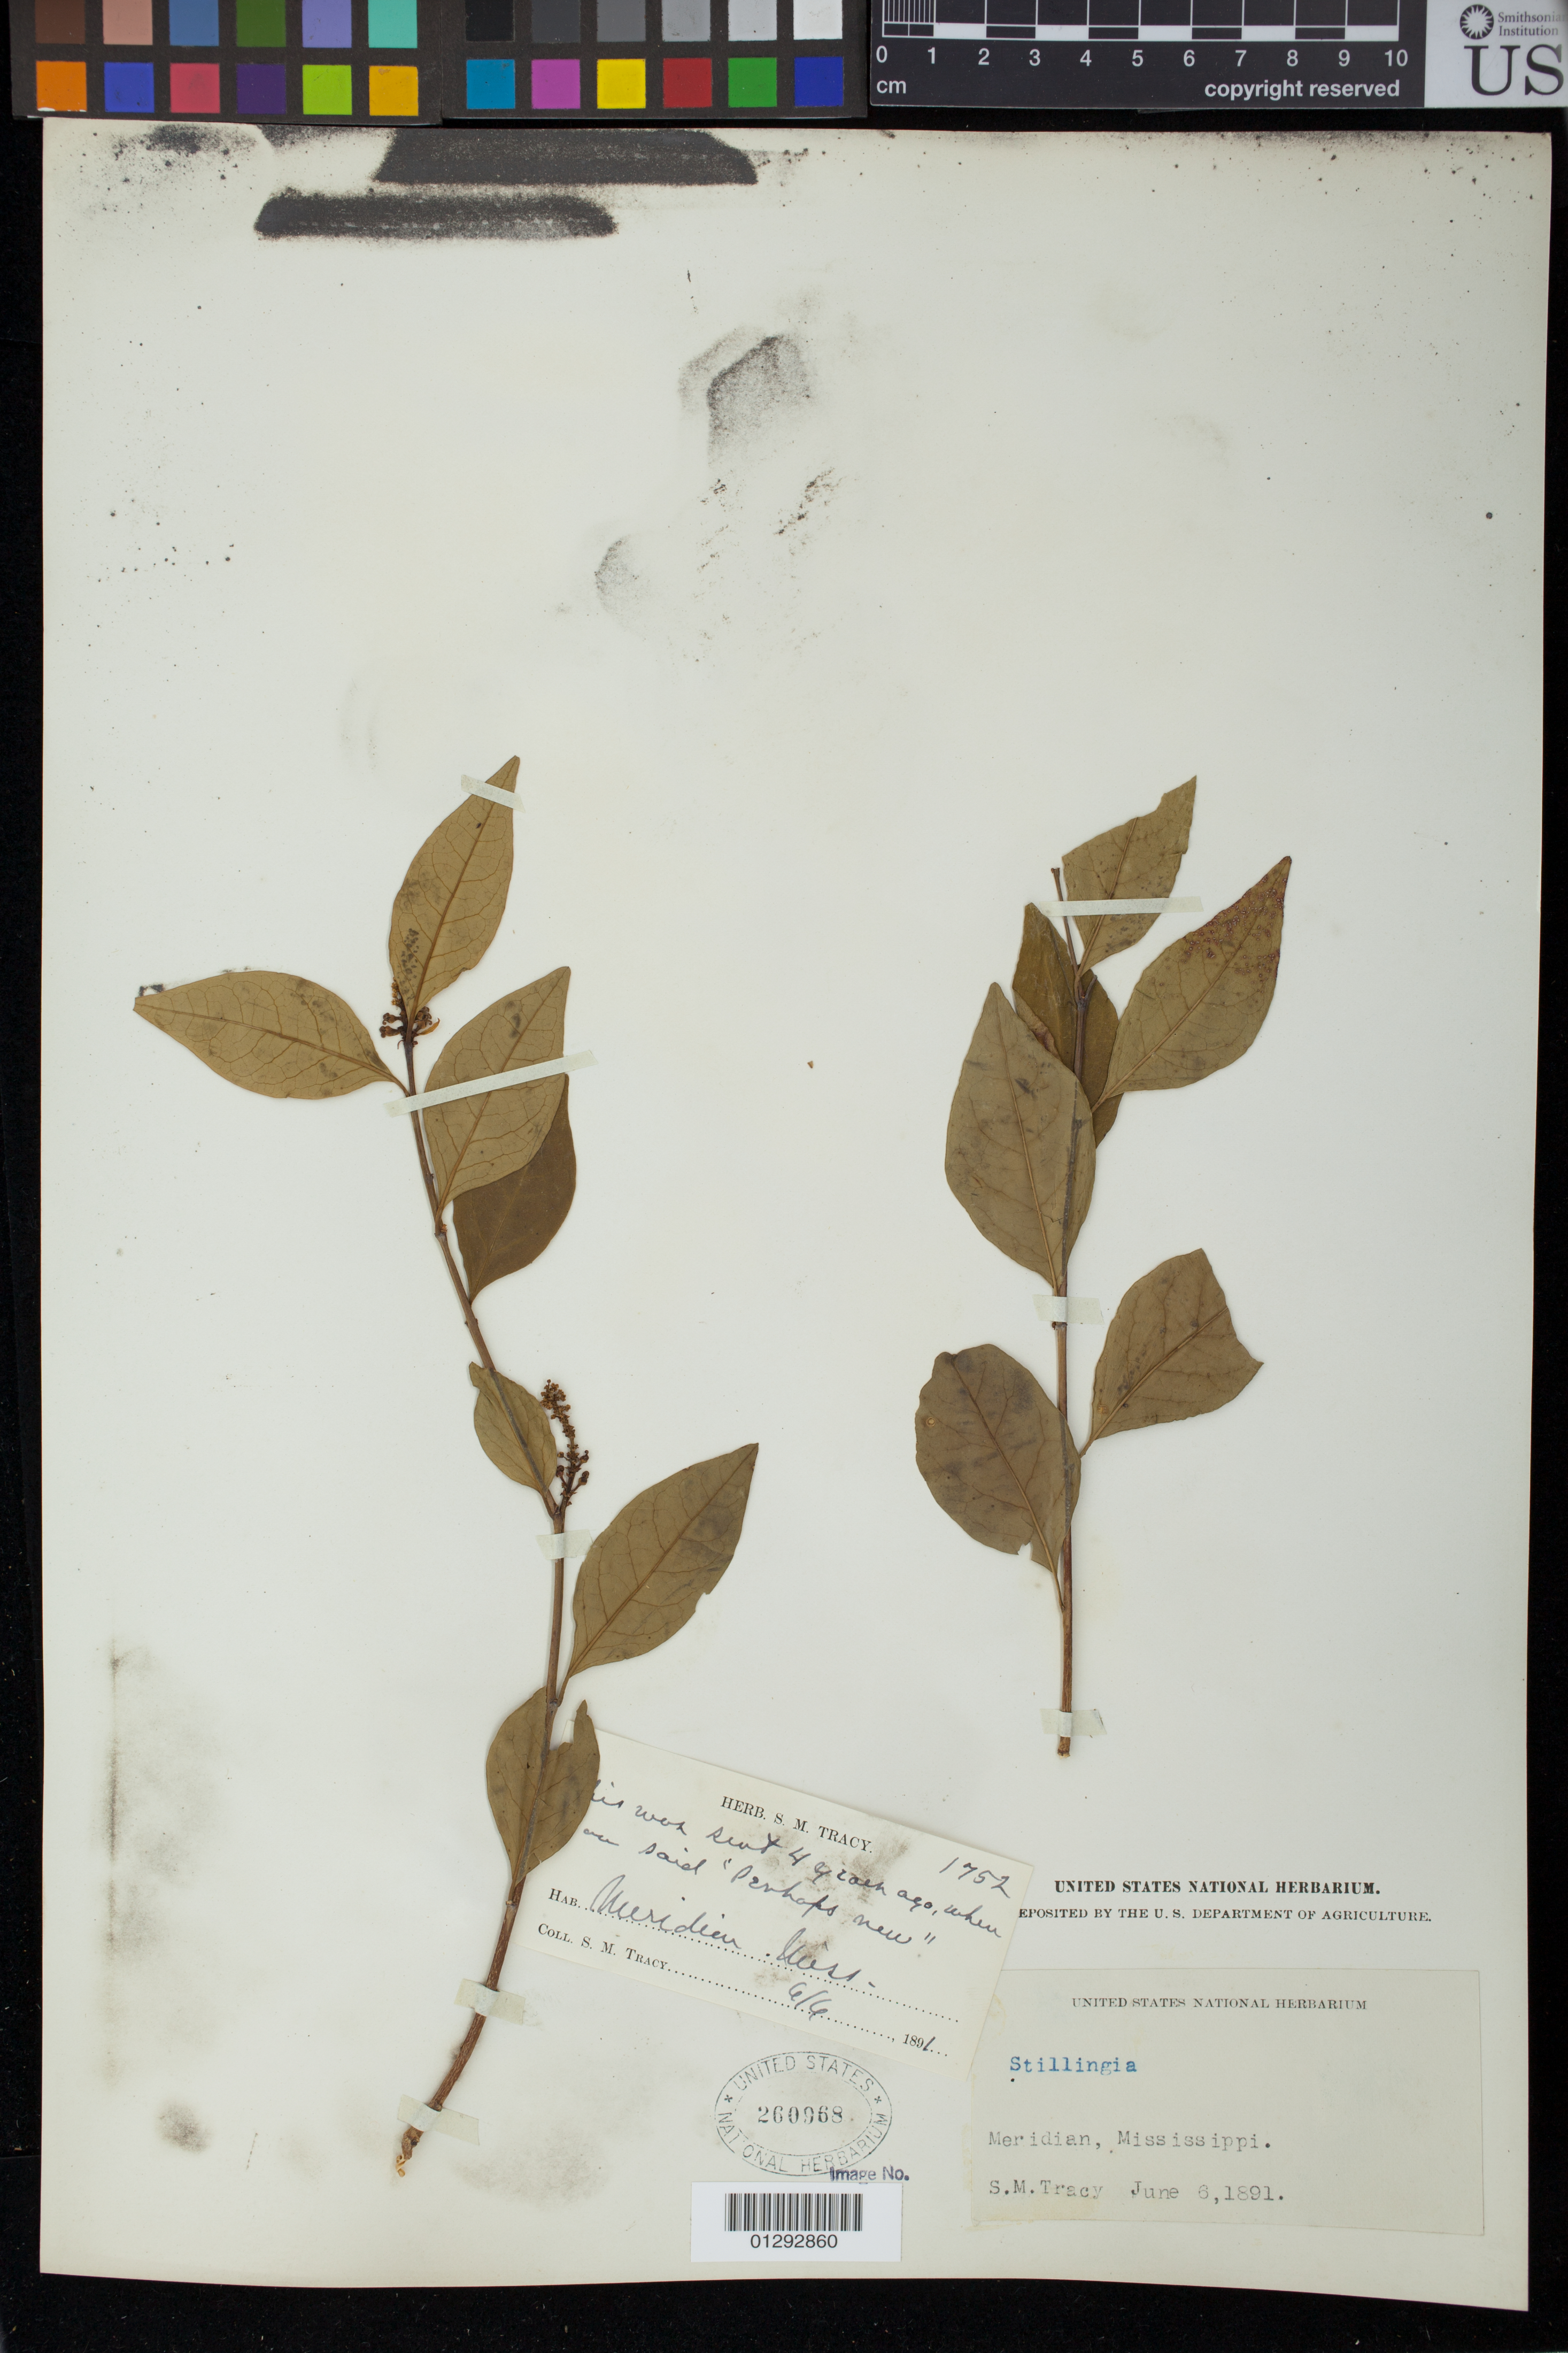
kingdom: Plantae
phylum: Tracheophyta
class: Magnoliopsida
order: Malpighiales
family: Euphorbiaceae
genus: Stillingia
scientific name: Stillingia sylvatica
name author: L.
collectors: S. M. Tracy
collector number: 1752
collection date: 1891-06-06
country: United States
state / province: Mississippi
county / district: Lauderdale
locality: Meridian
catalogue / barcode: US 260968